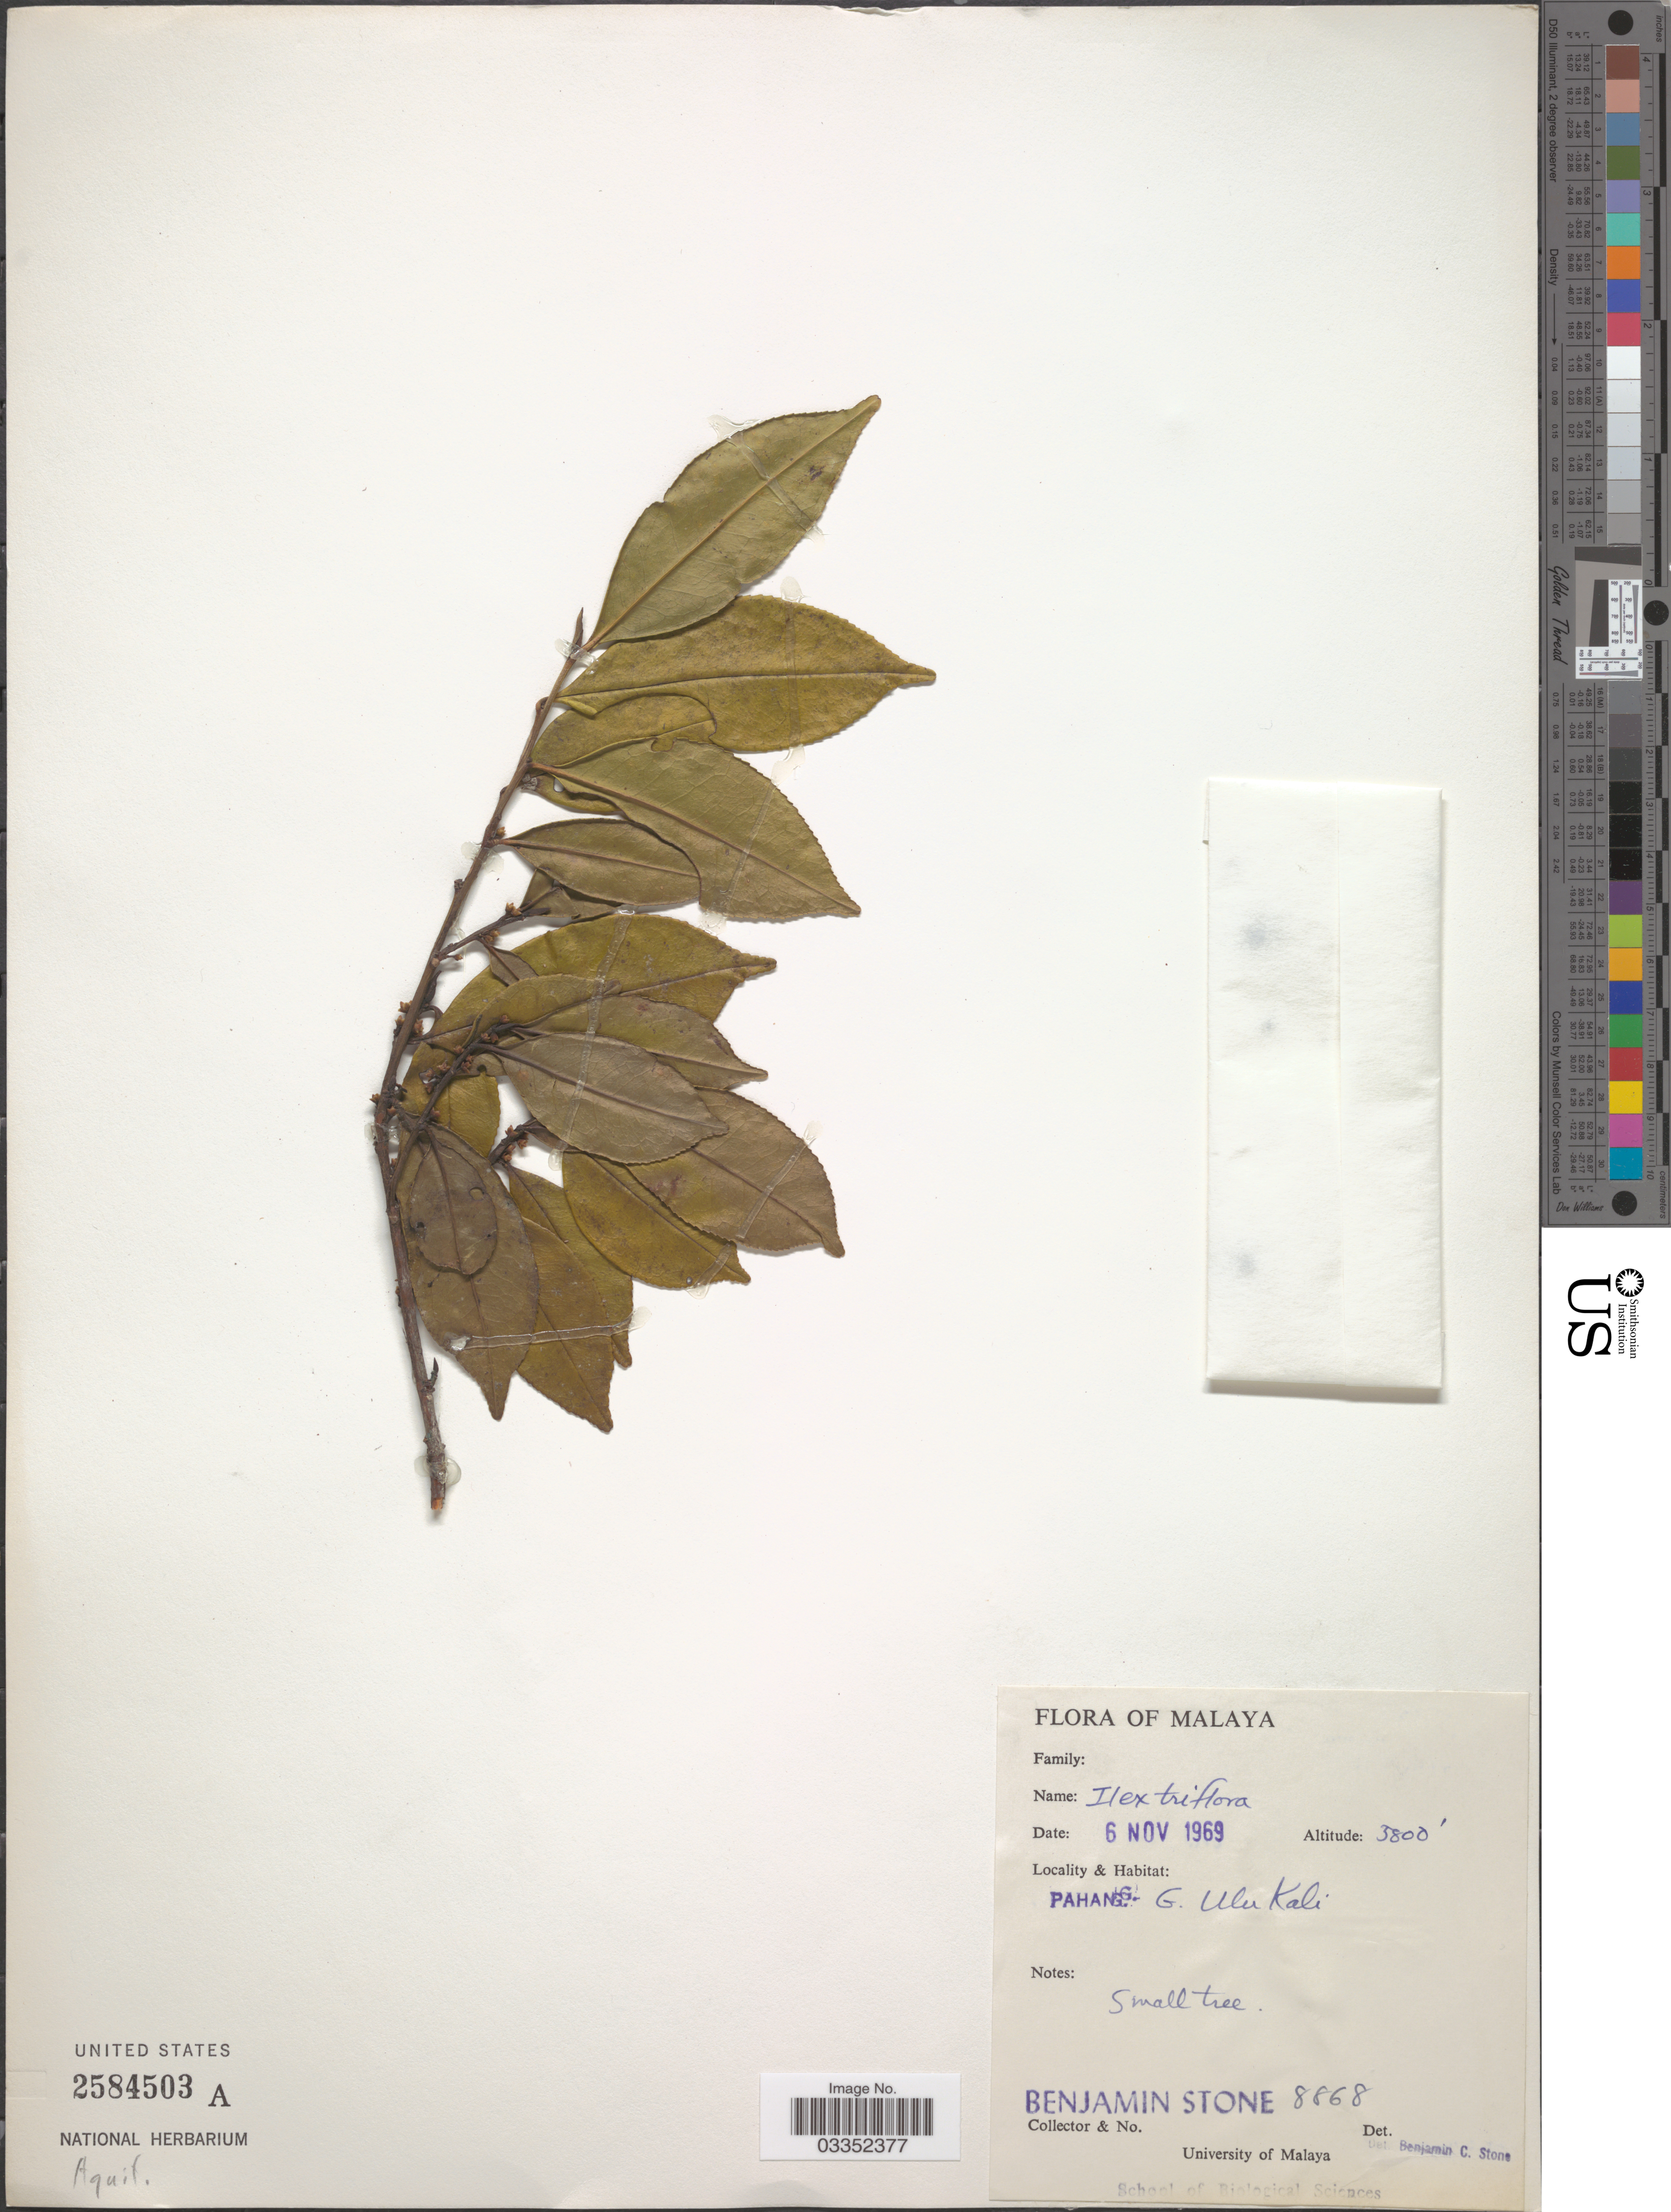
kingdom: Plantae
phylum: Tracheophyta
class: Magnoliopsida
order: Aquifoliales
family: Aquifoliaceae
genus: Ilex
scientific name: Ilex triflora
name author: Blume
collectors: B. C. Stone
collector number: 8868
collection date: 1969-11-06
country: Malaysia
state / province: Pahang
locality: Malaya, Pahang, G. Ulu Kali.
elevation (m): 1158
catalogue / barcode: US 2584503A